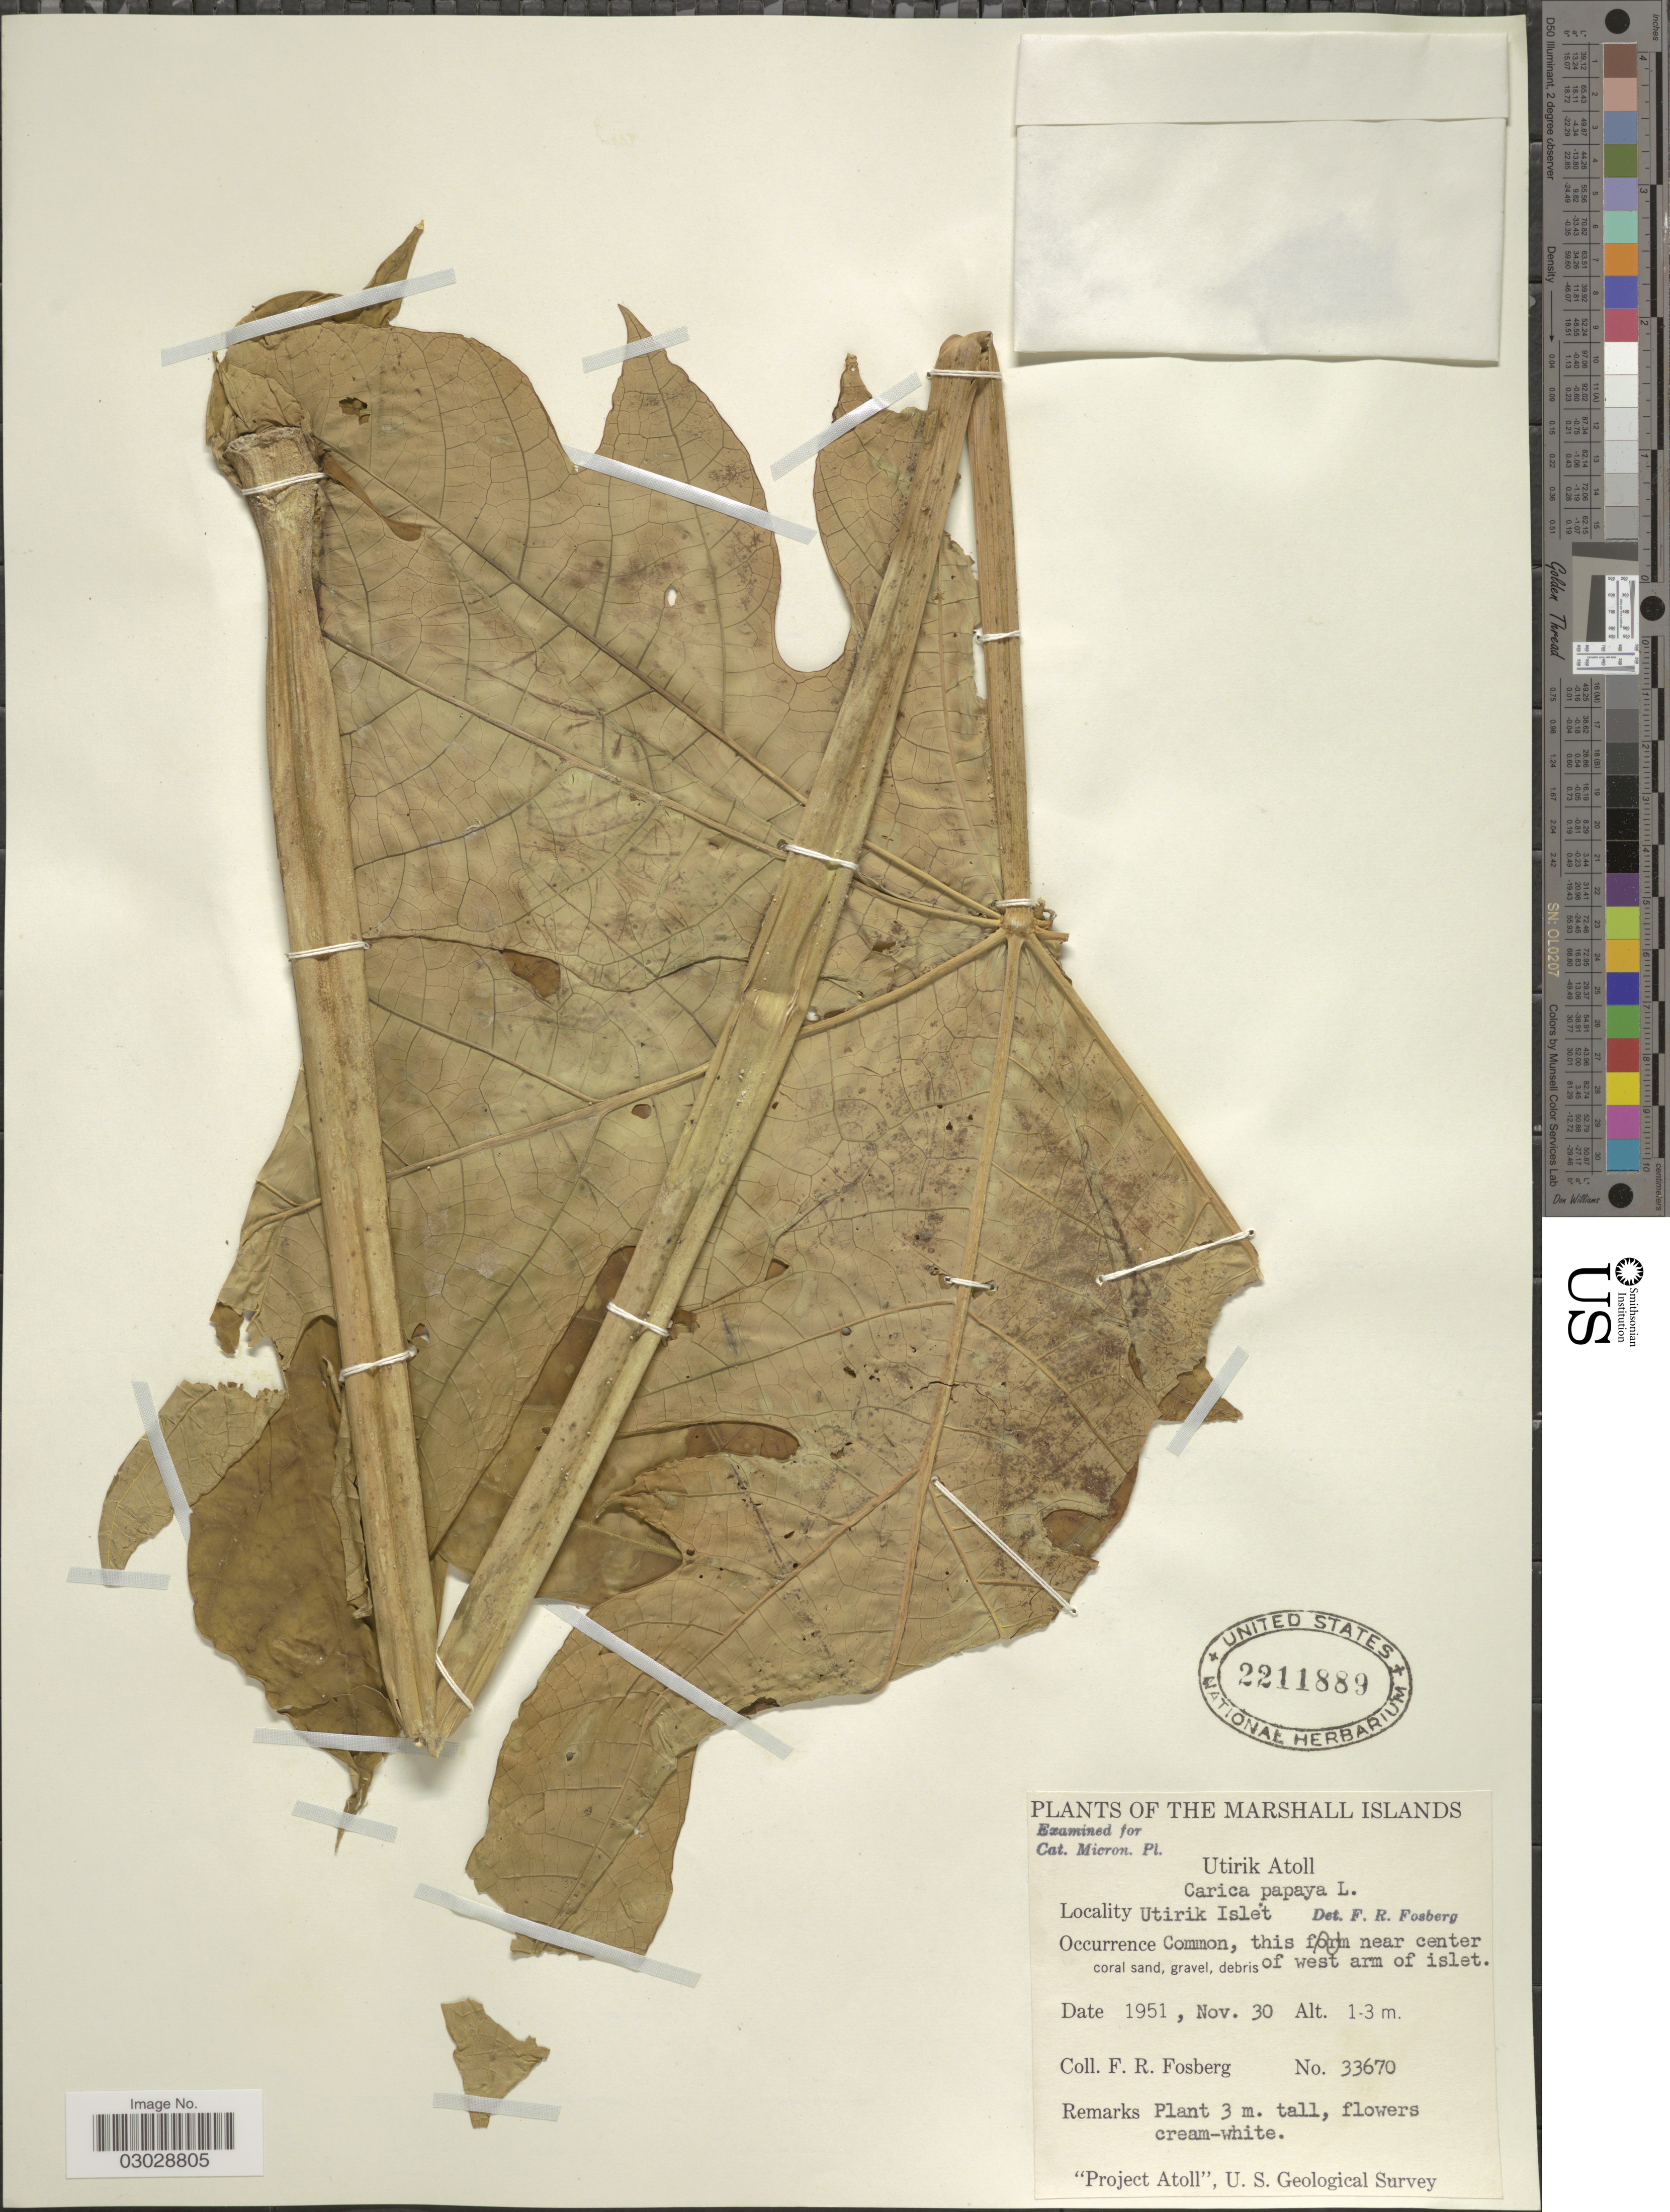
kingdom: Plantae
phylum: Tracheophyta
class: Magnoliopsida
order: Brassicales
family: Caricaceae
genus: Carica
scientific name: Carica papaya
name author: L.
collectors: F. R. Fosberg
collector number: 33670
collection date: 1951-11-30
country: Marshall Islands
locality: Utirik Atoll. Utirik Islet. Near center of west arm of islet.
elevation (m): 1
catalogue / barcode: US 2211889